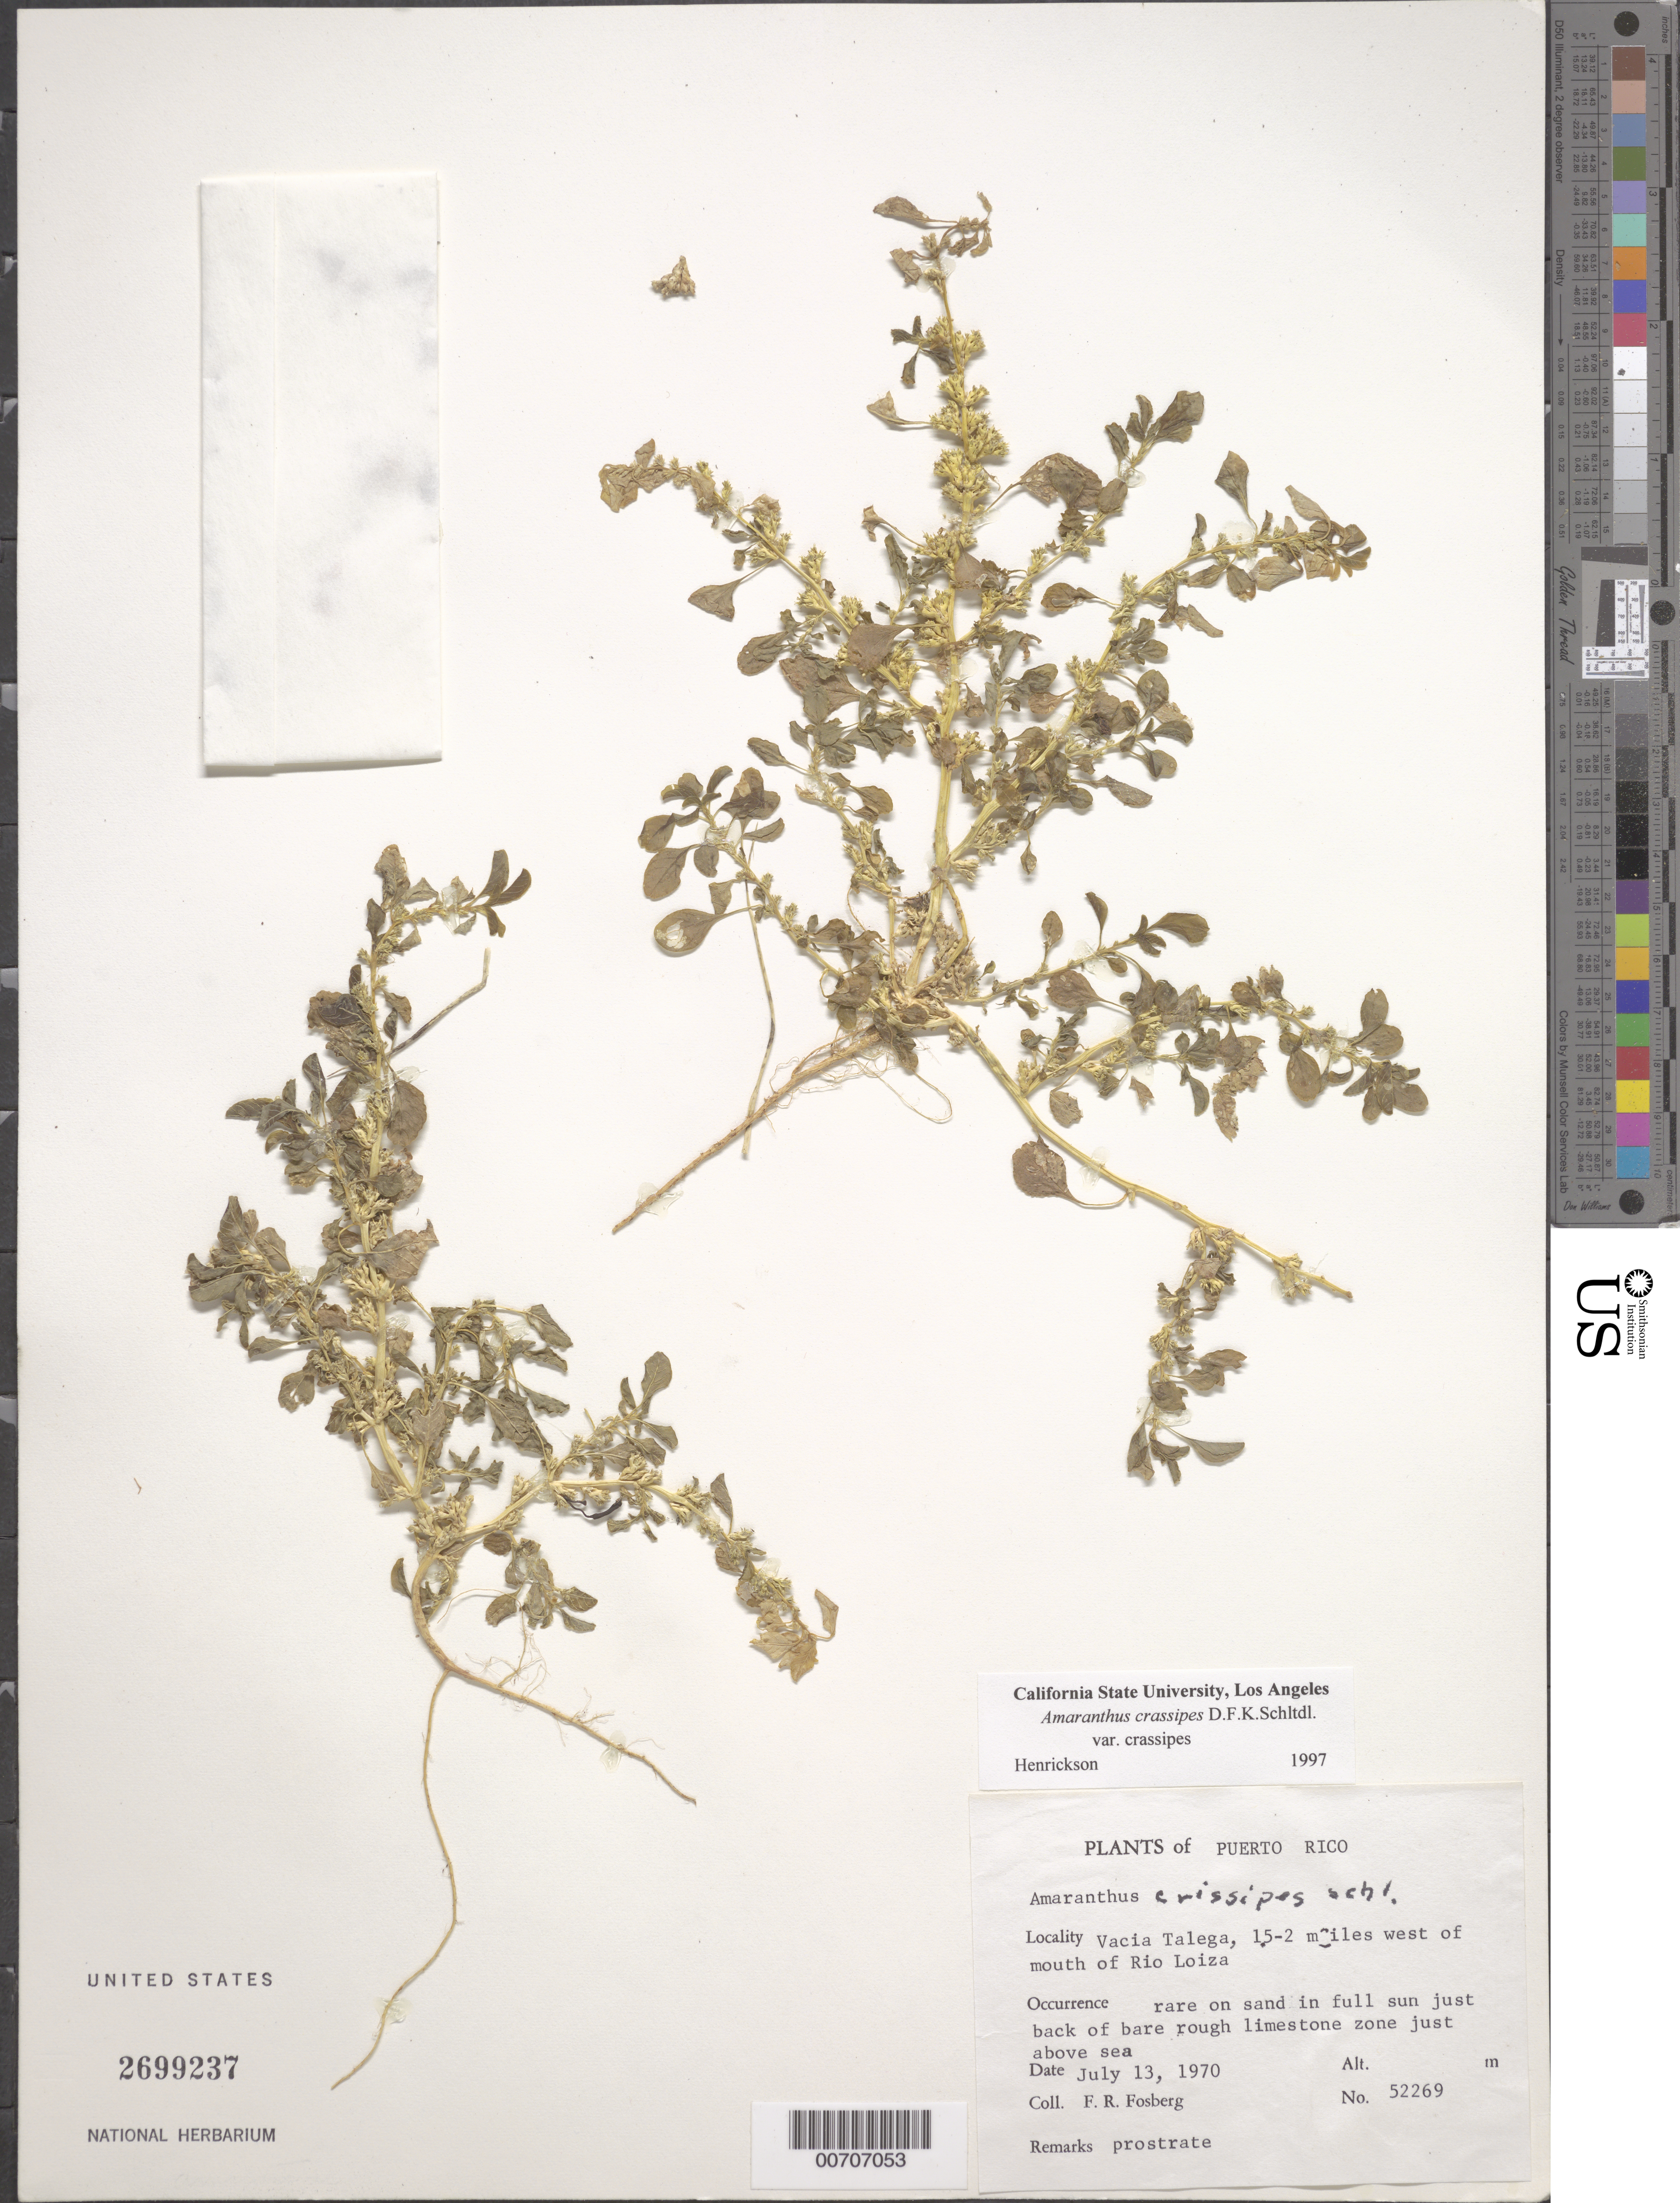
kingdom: Plantae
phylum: Tracheophyta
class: Magnoliopsida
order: Caryophyllales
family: Amaranthaceae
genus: Amaranthus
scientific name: Amaranthus crassipes var. crassipes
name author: Schltdl.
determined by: Henrickson, James S.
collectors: F. R. Fosberg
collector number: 52269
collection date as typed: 13 Jul 1970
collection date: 1970-07-13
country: Puerto Rico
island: Greater Antilles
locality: Vacia Talega, 1.5-2 mi W of mouth of Río Loiza.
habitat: On sand in full sun just back of bare rough limestone zone just above sea.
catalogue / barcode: US 2699237